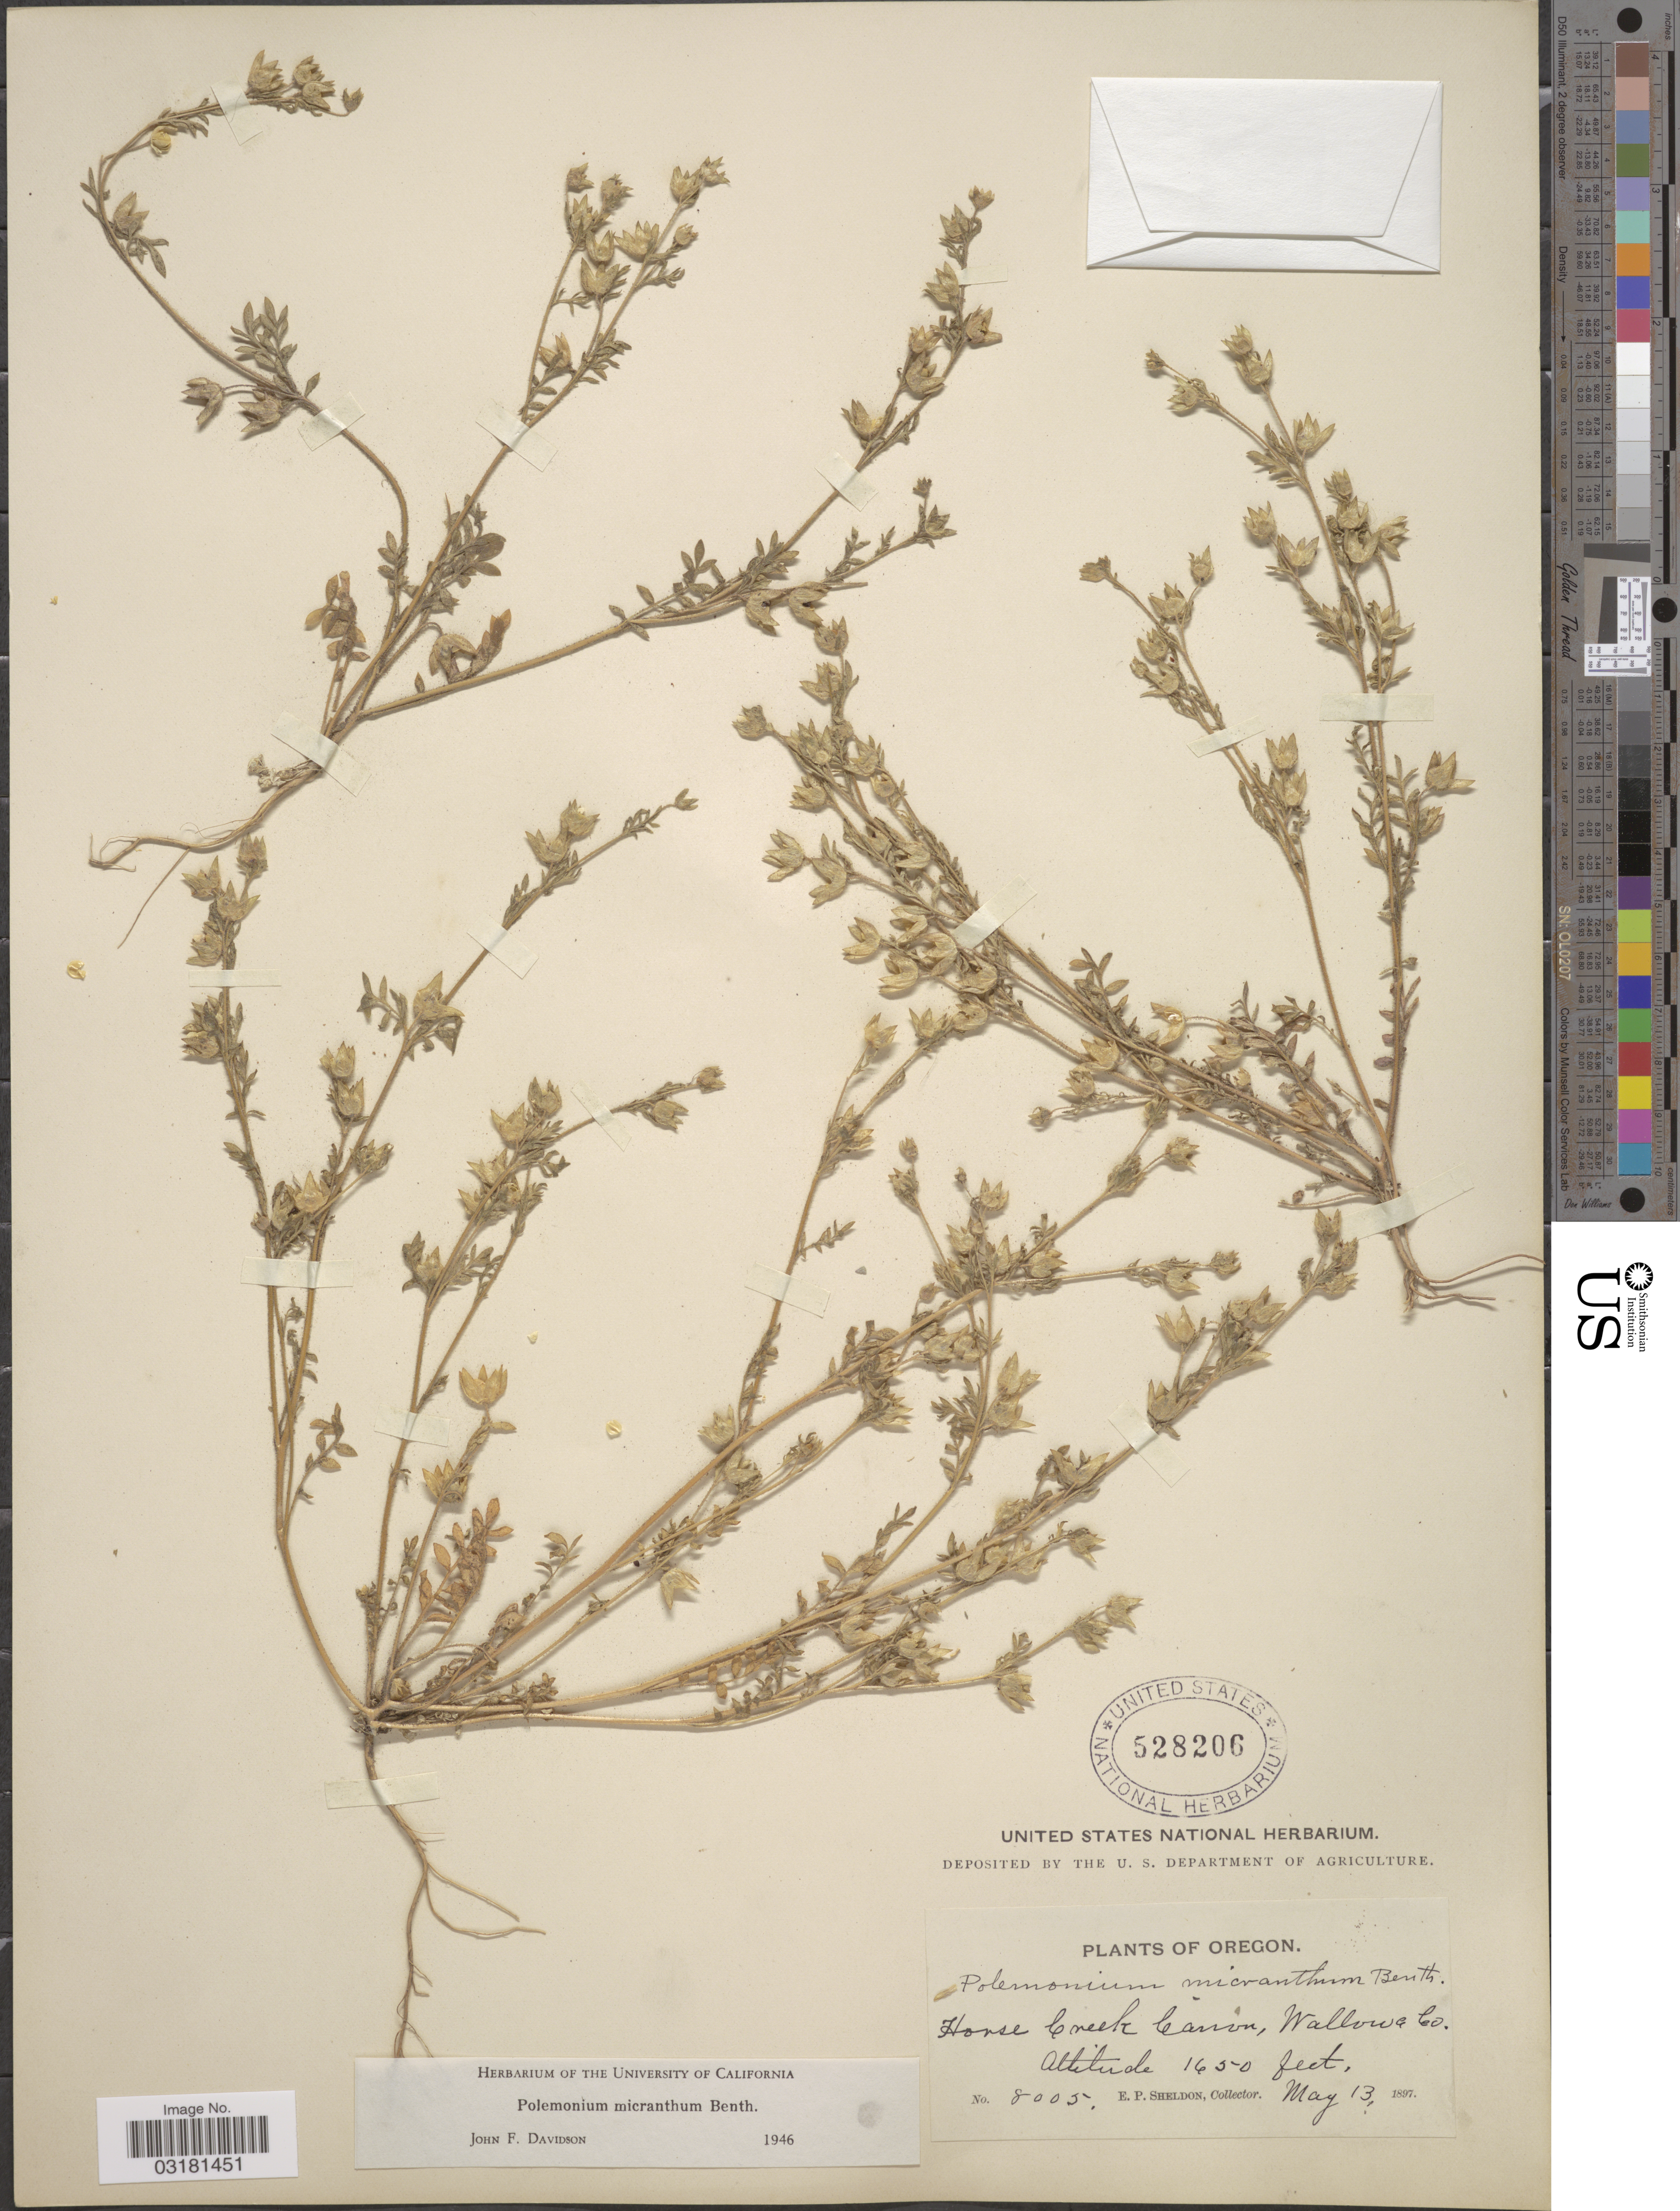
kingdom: Plantae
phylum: Tracheophyta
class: Magnoliopsida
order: Ericales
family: Polemoniaceae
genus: Polemonium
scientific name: Polemonium micranthum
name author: Benth.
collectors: E. P. Sheldon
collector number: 8005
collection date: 1897-05-13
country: United States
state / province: Oregon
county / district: Wallowa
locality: Horse Creek Canon, Wallowa Co.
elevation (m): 503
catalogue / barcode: US 528206